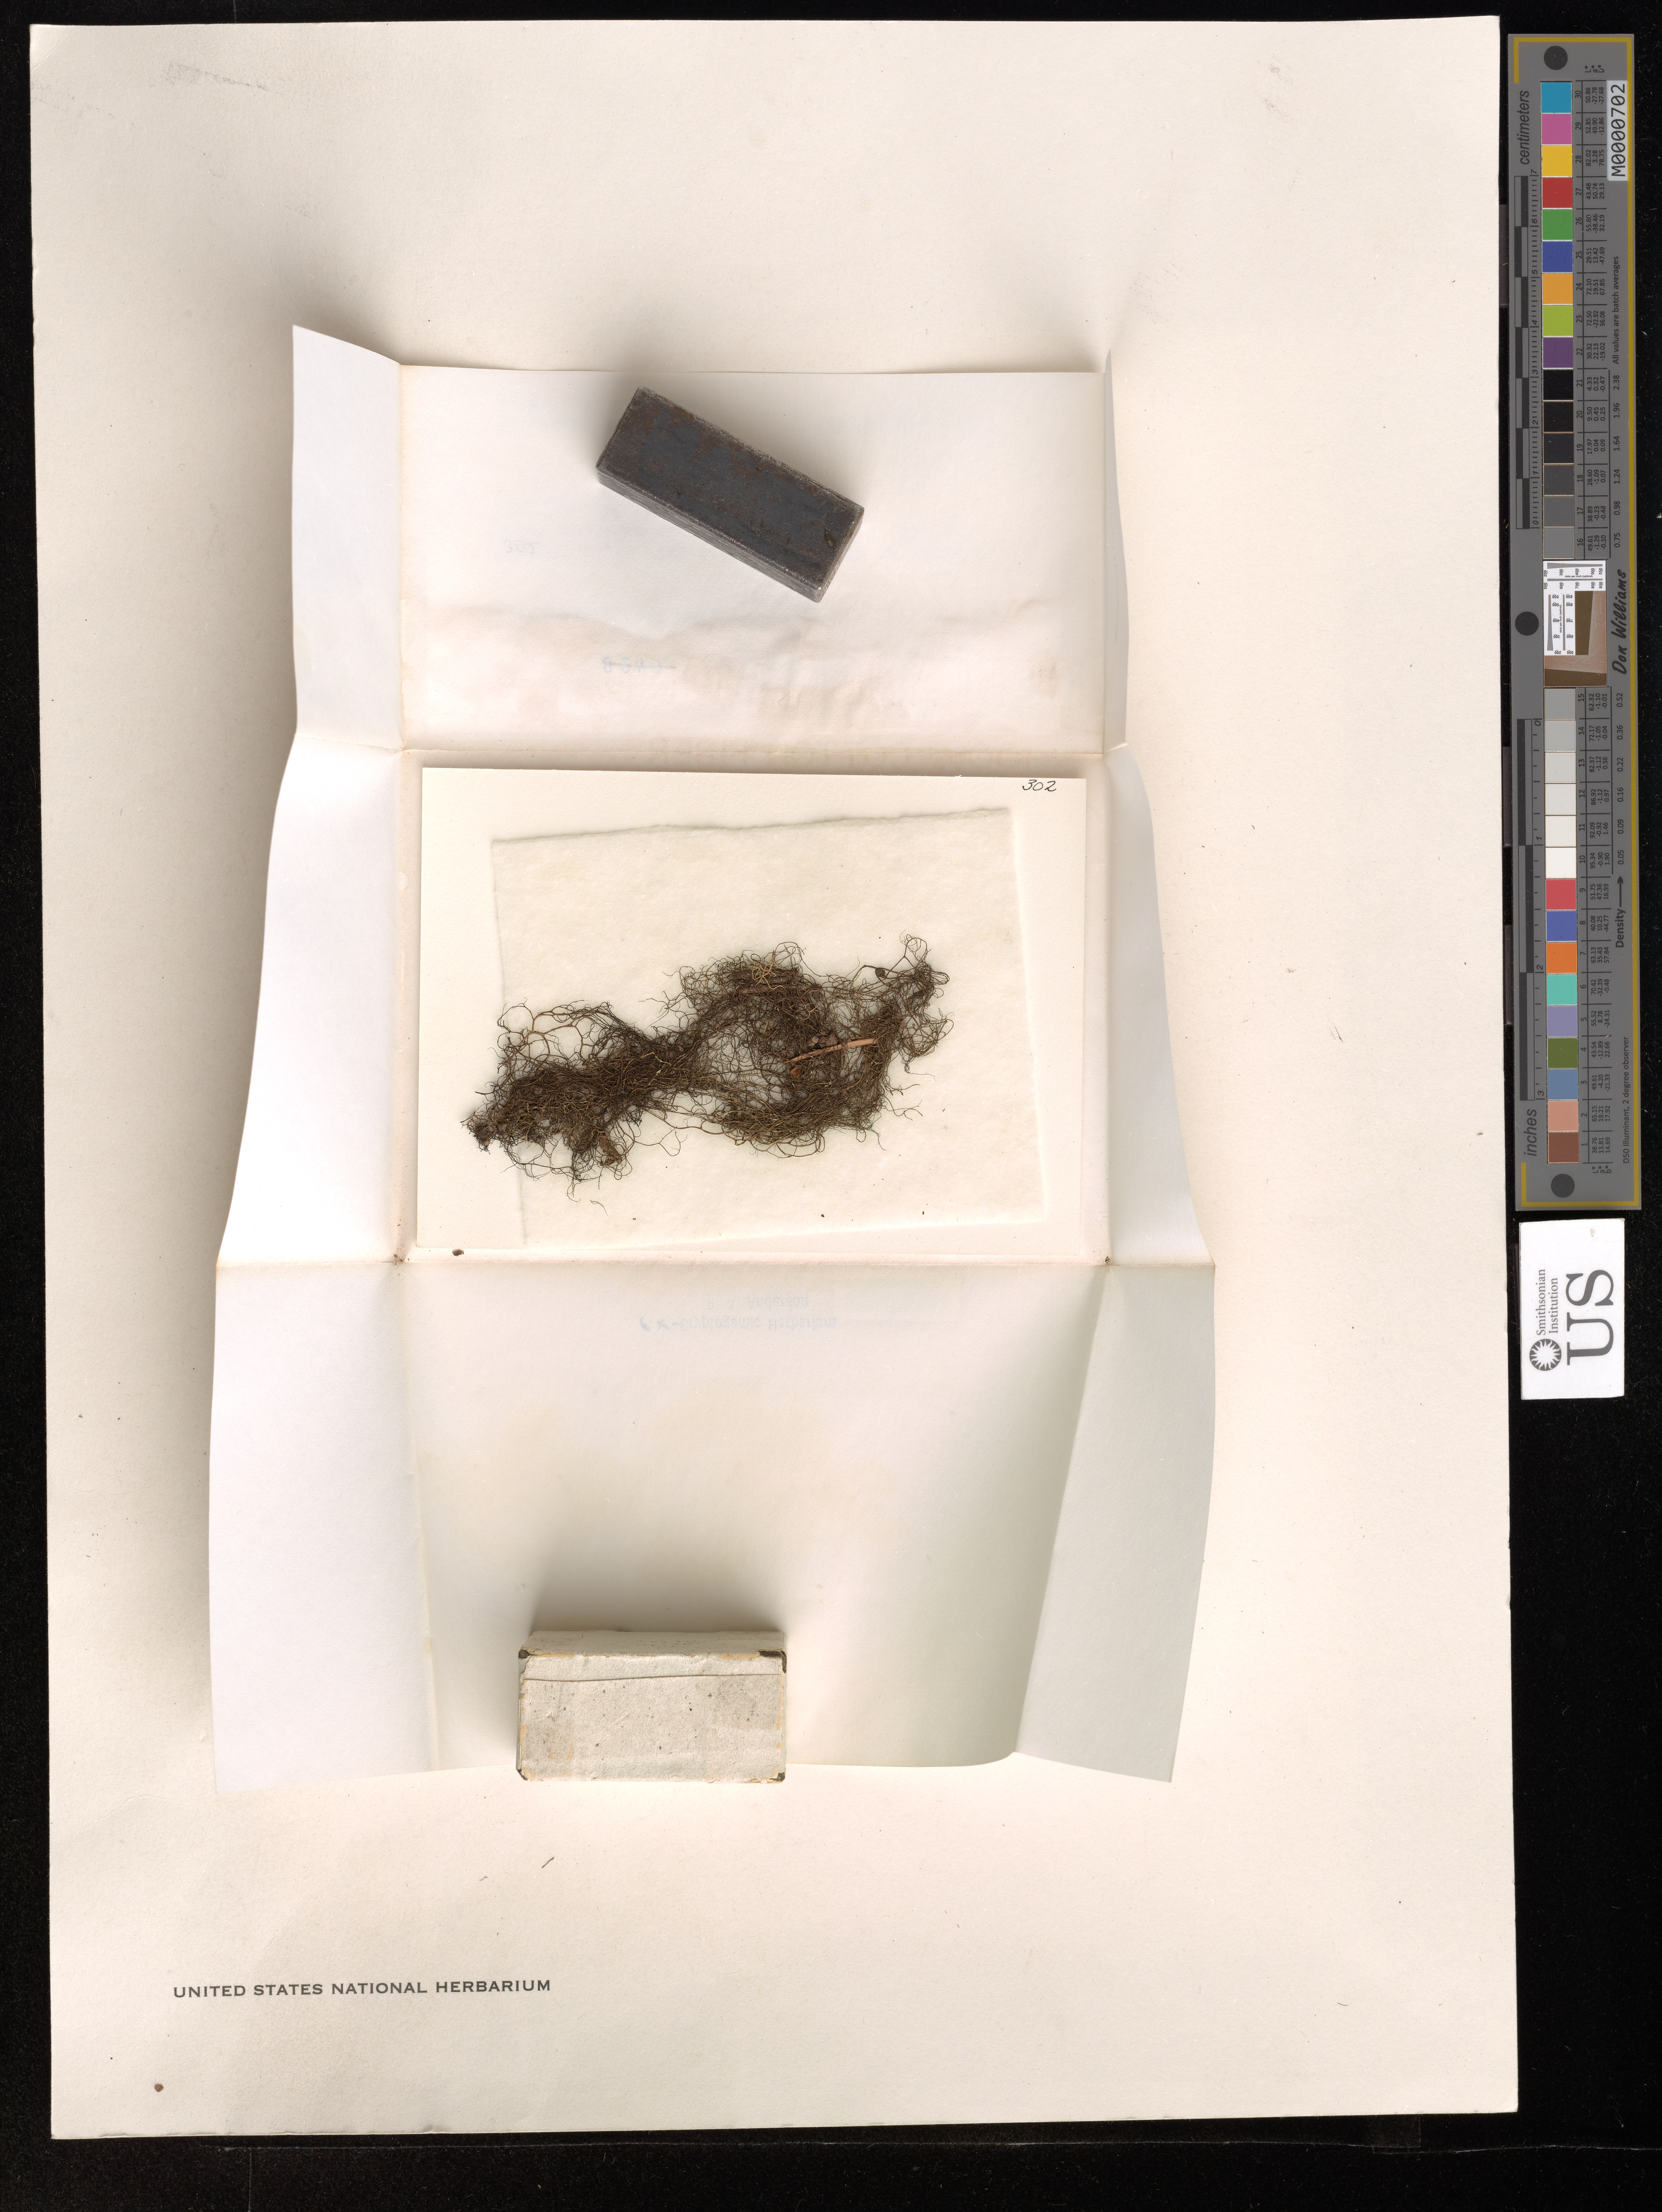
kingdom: Fungi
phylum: Ascomycota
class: Lecanoromycetes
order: Lecanorales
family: Parmeliaceae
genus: Alectoria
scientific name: Alectoria glabra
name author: Motyka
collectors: M. Carmer & R. A. Anderson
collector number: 302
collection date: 1972-10-25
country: United States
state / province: Colorado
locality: Douglas Co.: Pike Natl. Forest, SW on Jackson Creek Rd., in Jackson Creek Canyon, T. 8S, R. 69W, Sec. 36.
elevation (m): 2347